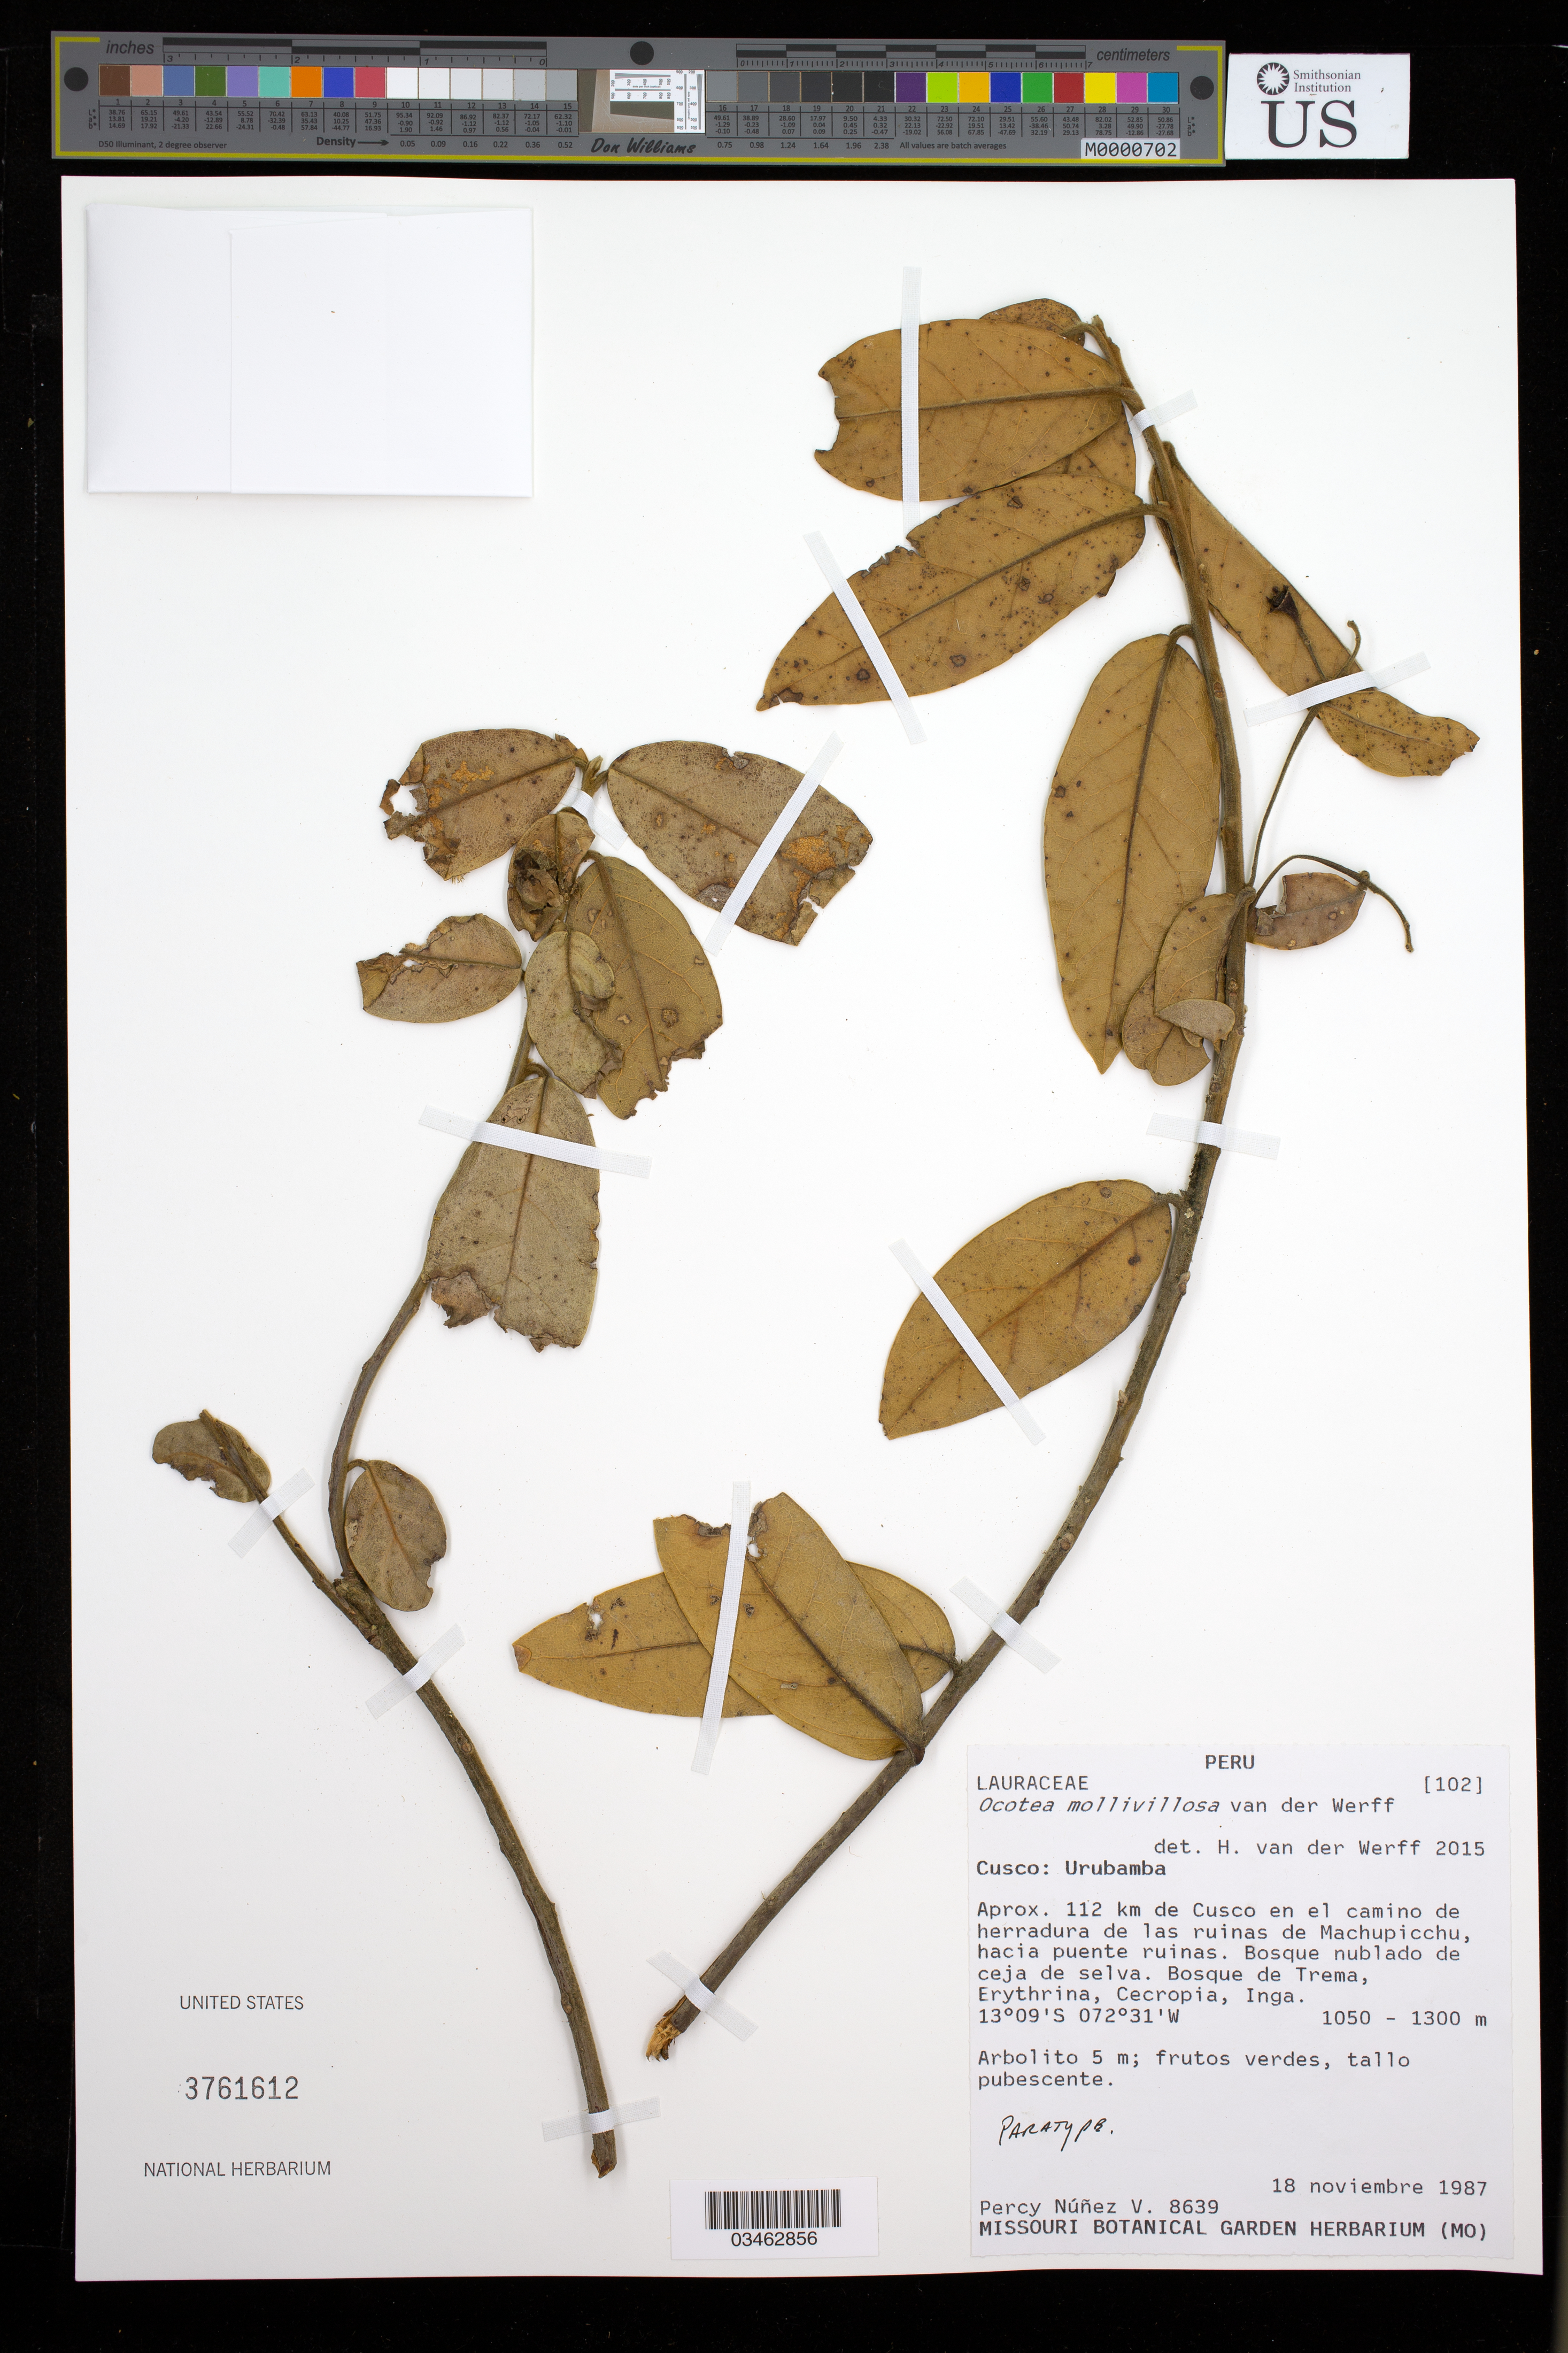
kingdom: Plantae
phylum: Tracheophyta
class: Magnoliopsida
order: Laurales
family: Lauraceae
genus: Ocotea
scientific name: Ocotea mollivillosa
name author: van der Werff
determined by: van der Werff, H. H.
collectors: P. Nuñez V.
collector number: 8639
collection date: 1987-11-18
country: Peru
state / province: Cusco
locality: Dpto. Cusco: Prov. Urubamba. Aprox. 112 km de Cusco en el camino de herradura de las ruinas de Machupicchu, hacia puente ruinas.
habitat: Bosque nublado de ceja de selva. Bosque de Trema, Erythrina, Cecropia, Inga.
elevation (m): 1050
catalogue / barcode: US 3761612